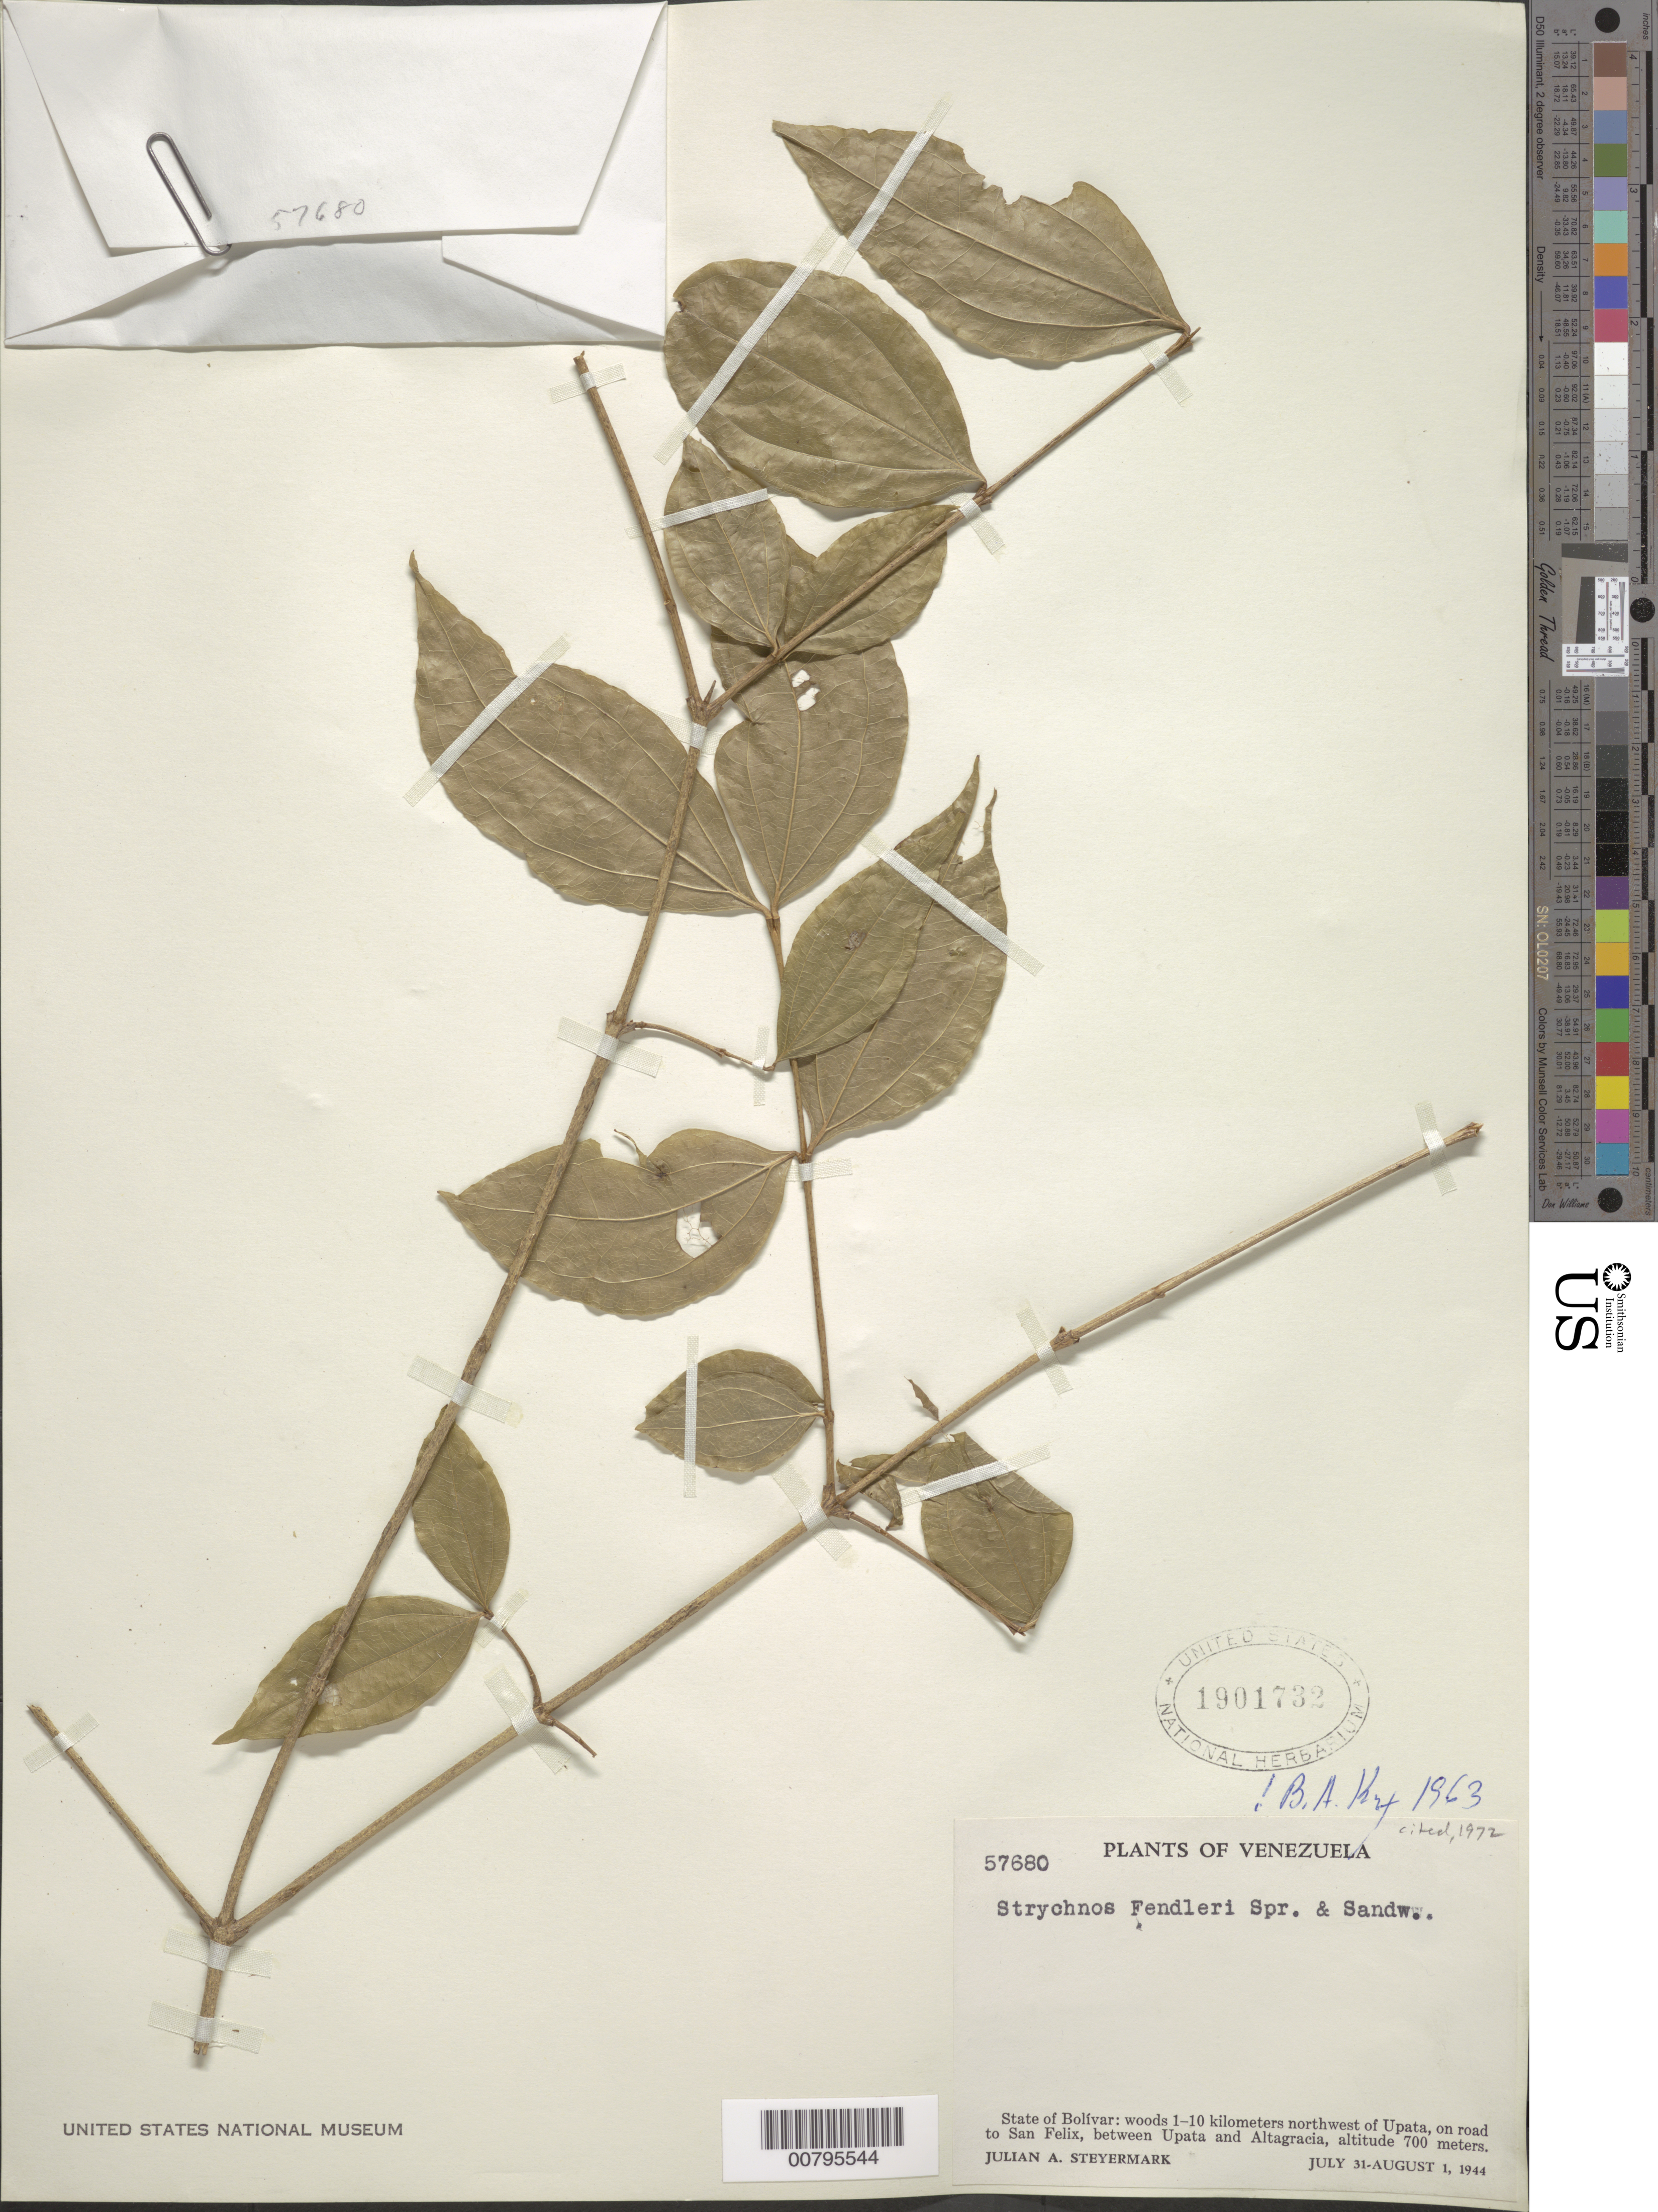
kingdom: Plantae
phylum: Tracheophyta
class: Magnoliopsida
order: Gentianales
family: Loganiaceae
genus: Strychnos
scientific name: Strychnos fendleri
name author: Sprague & Sandwith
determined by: Krukoff, B. A.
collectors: J. Steyermark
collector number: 57680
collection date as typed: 31-Jul-44 to 1-Aug-44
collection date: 1944-07-31/1944-08-01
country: Venezuela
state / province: Bolívar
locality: Upata, 1-10 km NW of on road to San Felix, between Upata and Altagracia; Rio Upata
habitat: Woods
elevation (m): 700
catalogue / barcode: US 1901732